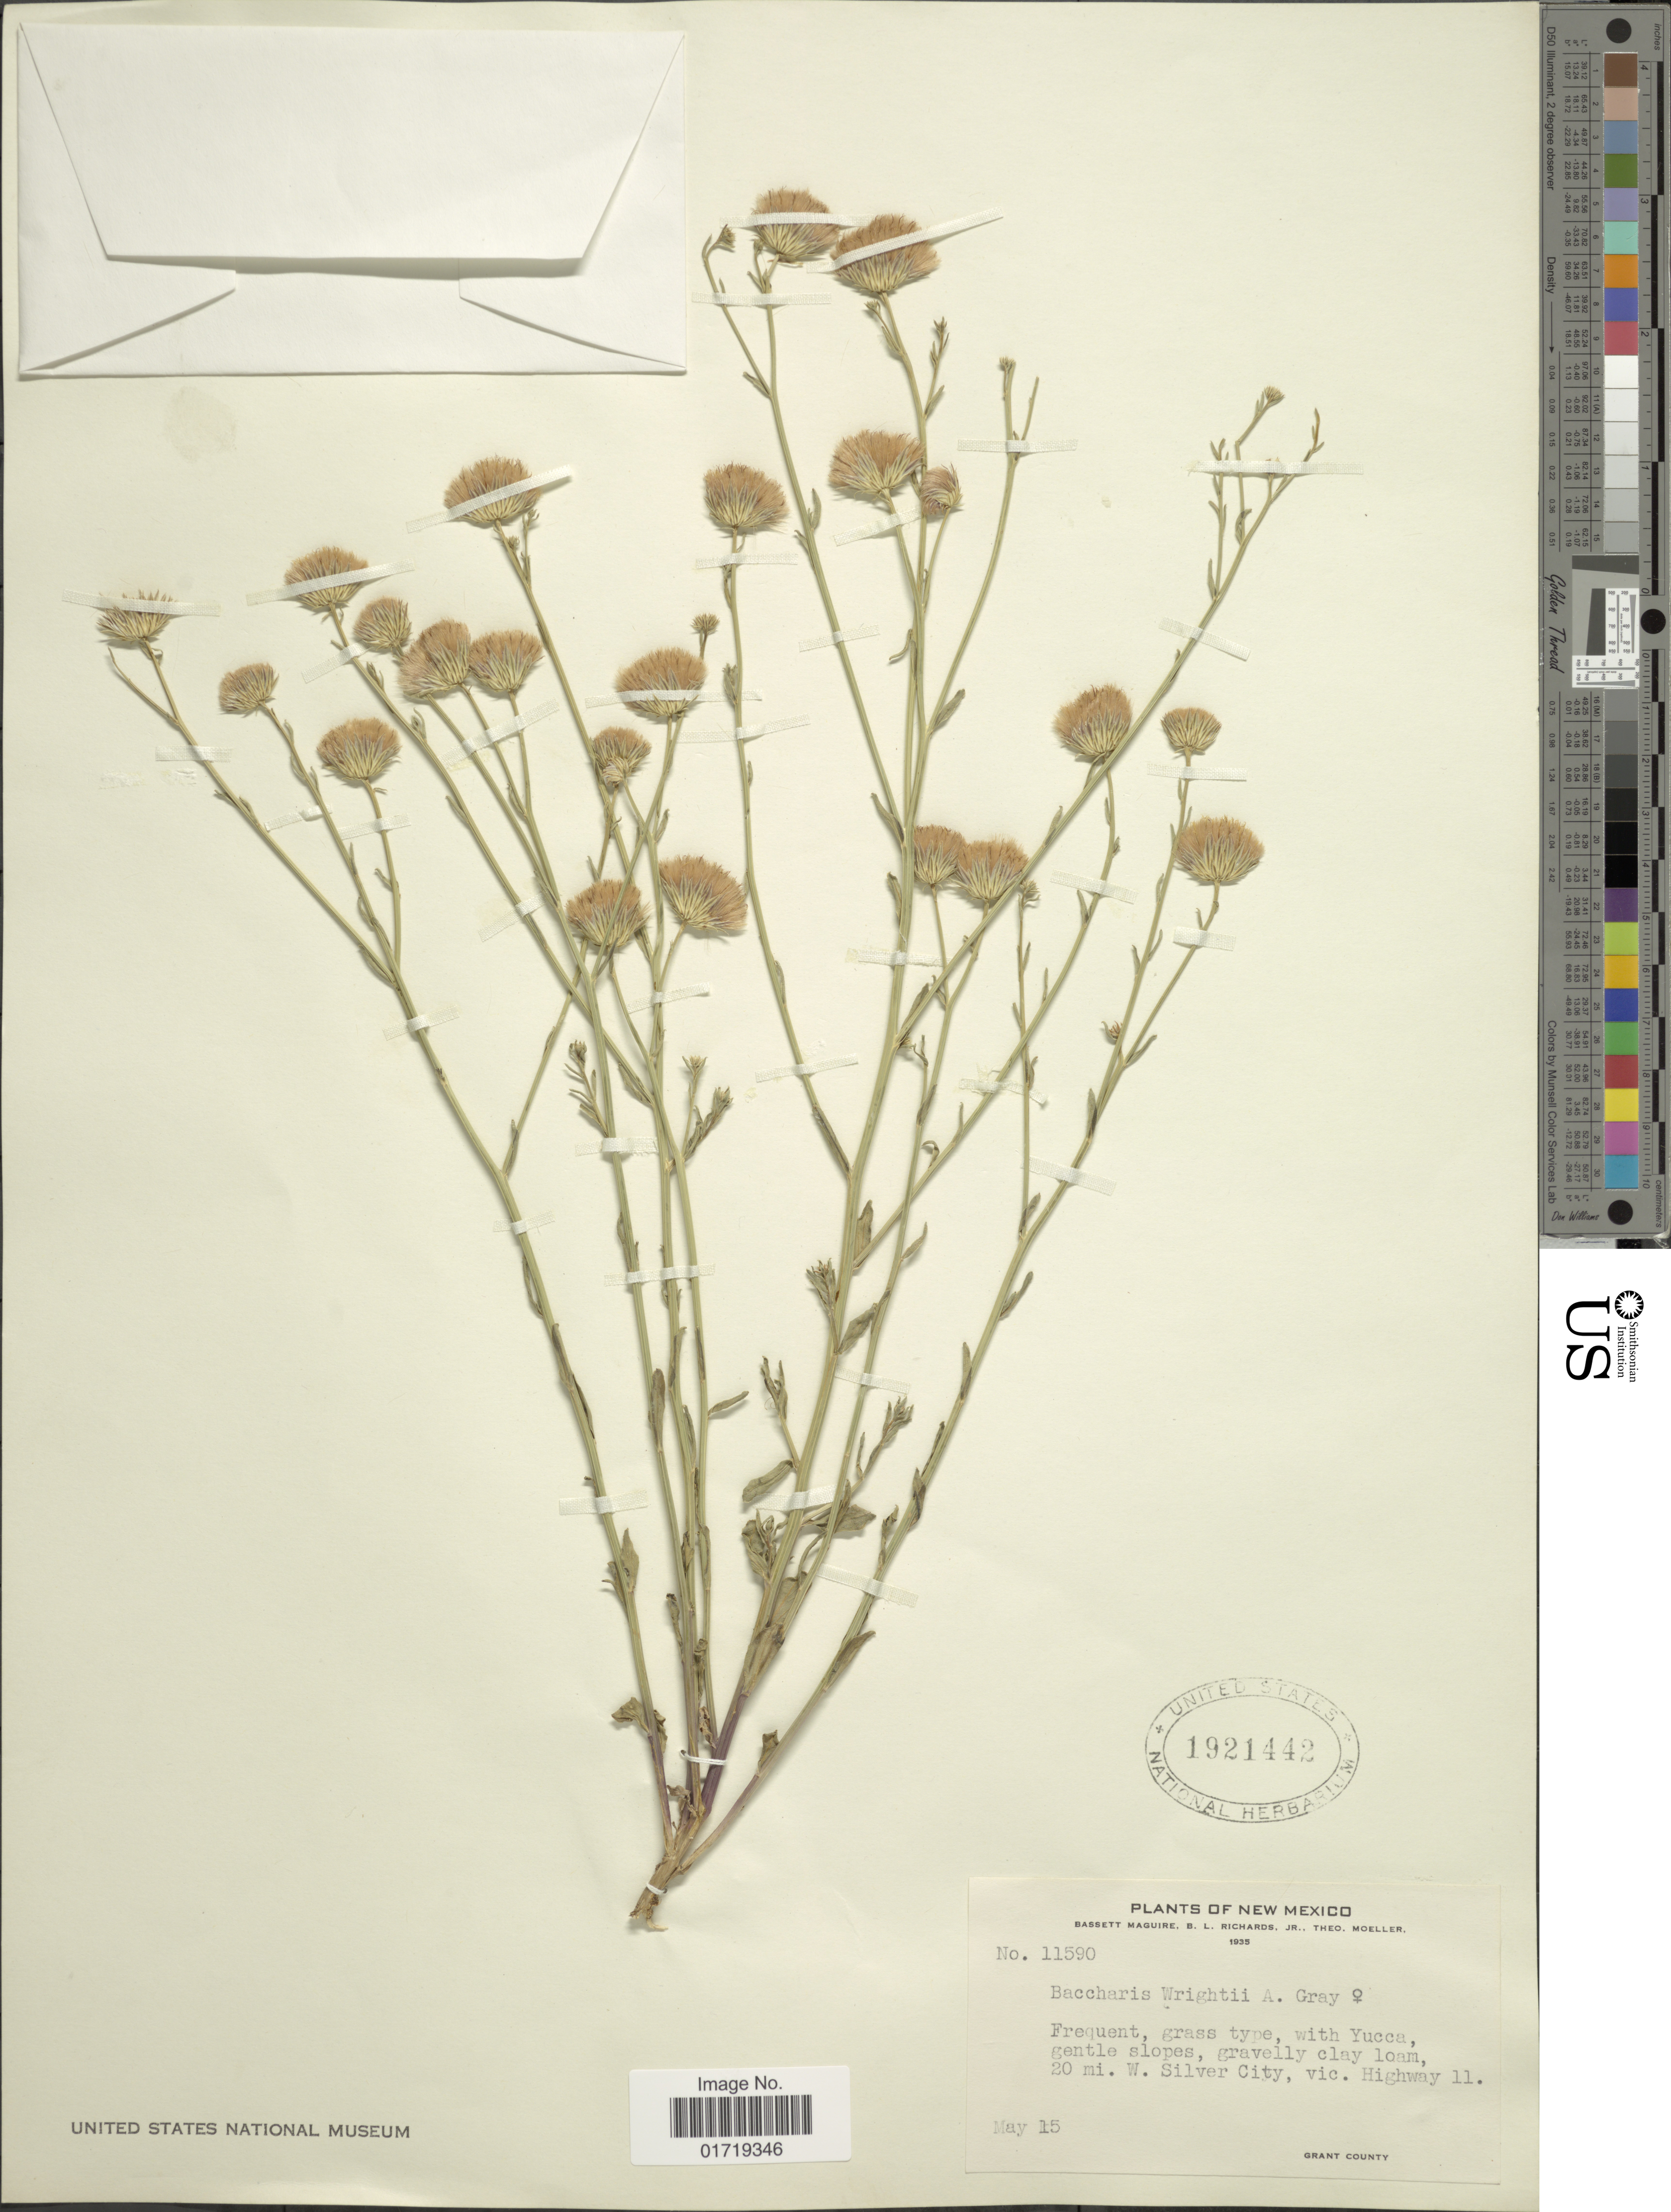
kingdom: Plantae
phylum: Tracheophyta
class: Magnoliopsida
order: Asterales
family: Asteraceae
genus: Baccharis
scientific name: Baccharis wrightii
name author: A. Gray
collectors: B. Maguire, B. Richards & T. Moeller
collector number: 11590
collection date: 1935-05-15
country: United States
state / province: New Mexico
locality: Frequent, grass type, with Yuccam gentle slopes, gravelly clay loam, 20 mi. W. Silver City, vic. Highway il.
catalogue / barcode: US 1921442